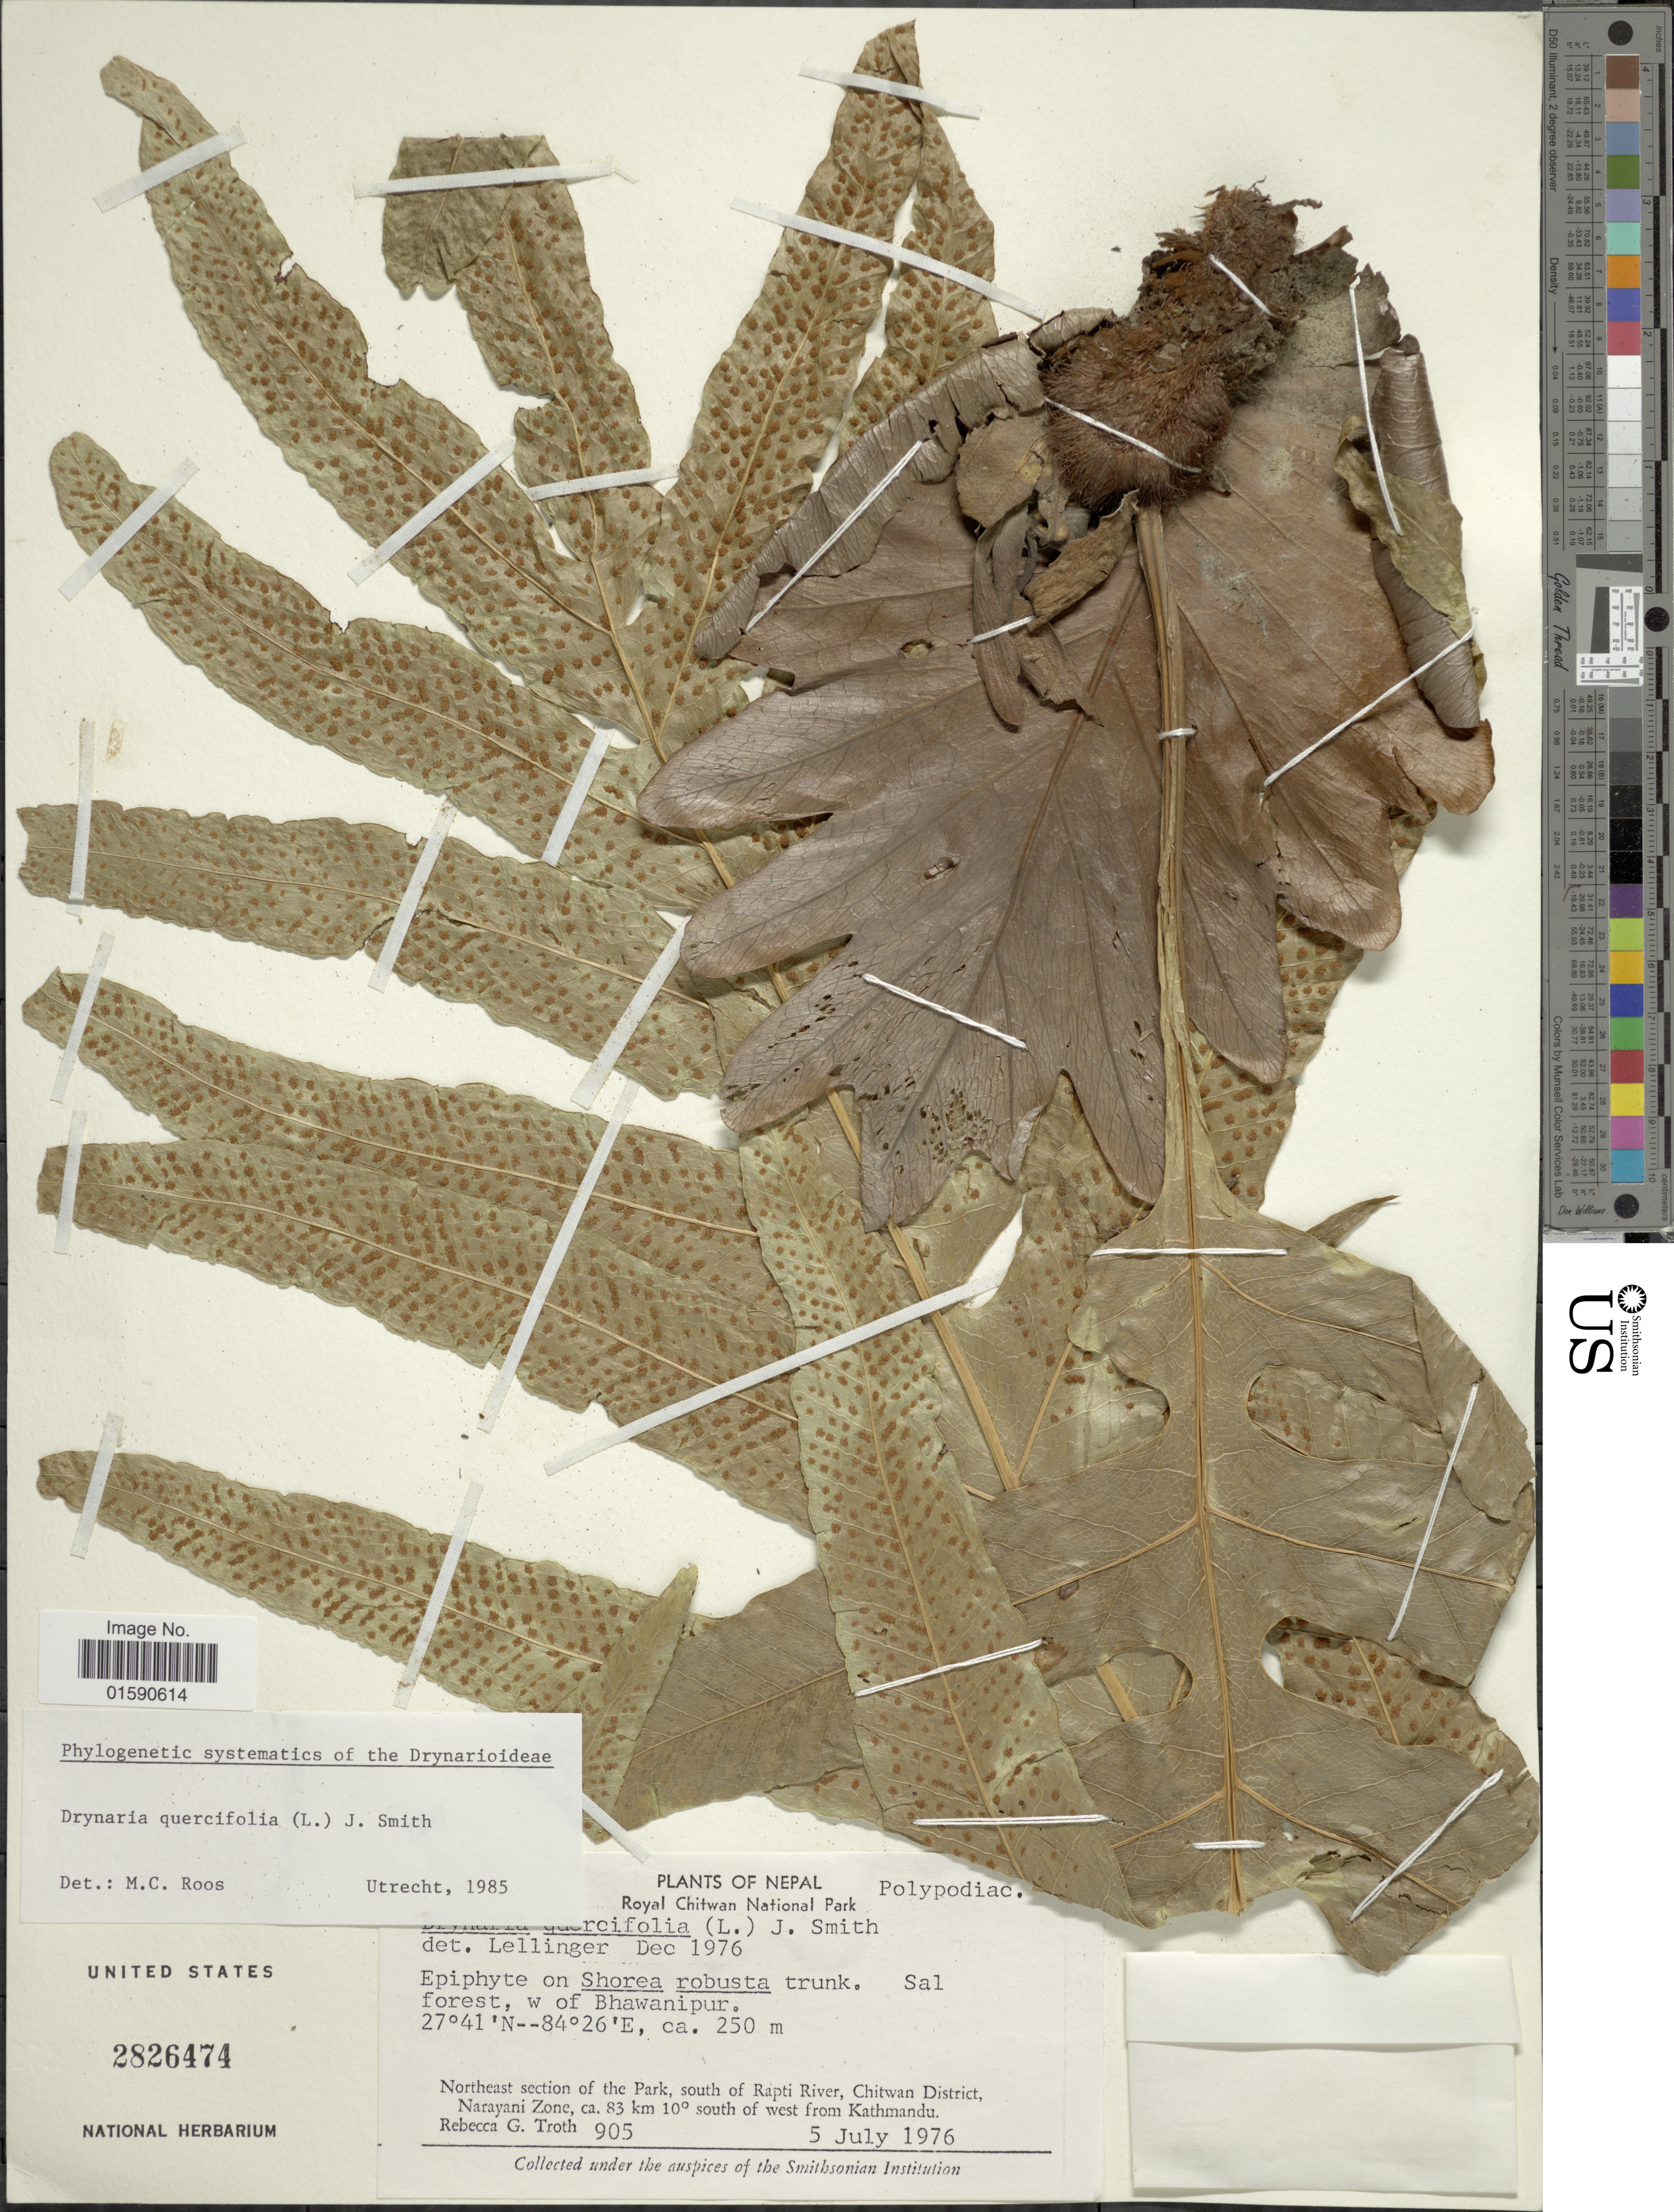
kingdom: Plantae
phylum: Tracheophyta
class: Polypodiopsida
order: Polypodiales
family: Polypodiaceae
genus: Drynaria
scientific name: Drynaria quercifolia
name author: (L.) J. Sm.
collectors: R. Troth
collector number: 905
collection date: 1976-07-05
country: Nepal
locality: Northeast section of the Park, south of Rapti River, Chitwan District, Narayani Zone, 83 km 10 south of west from Kathmandu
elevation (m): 250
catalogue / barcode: US 2826474